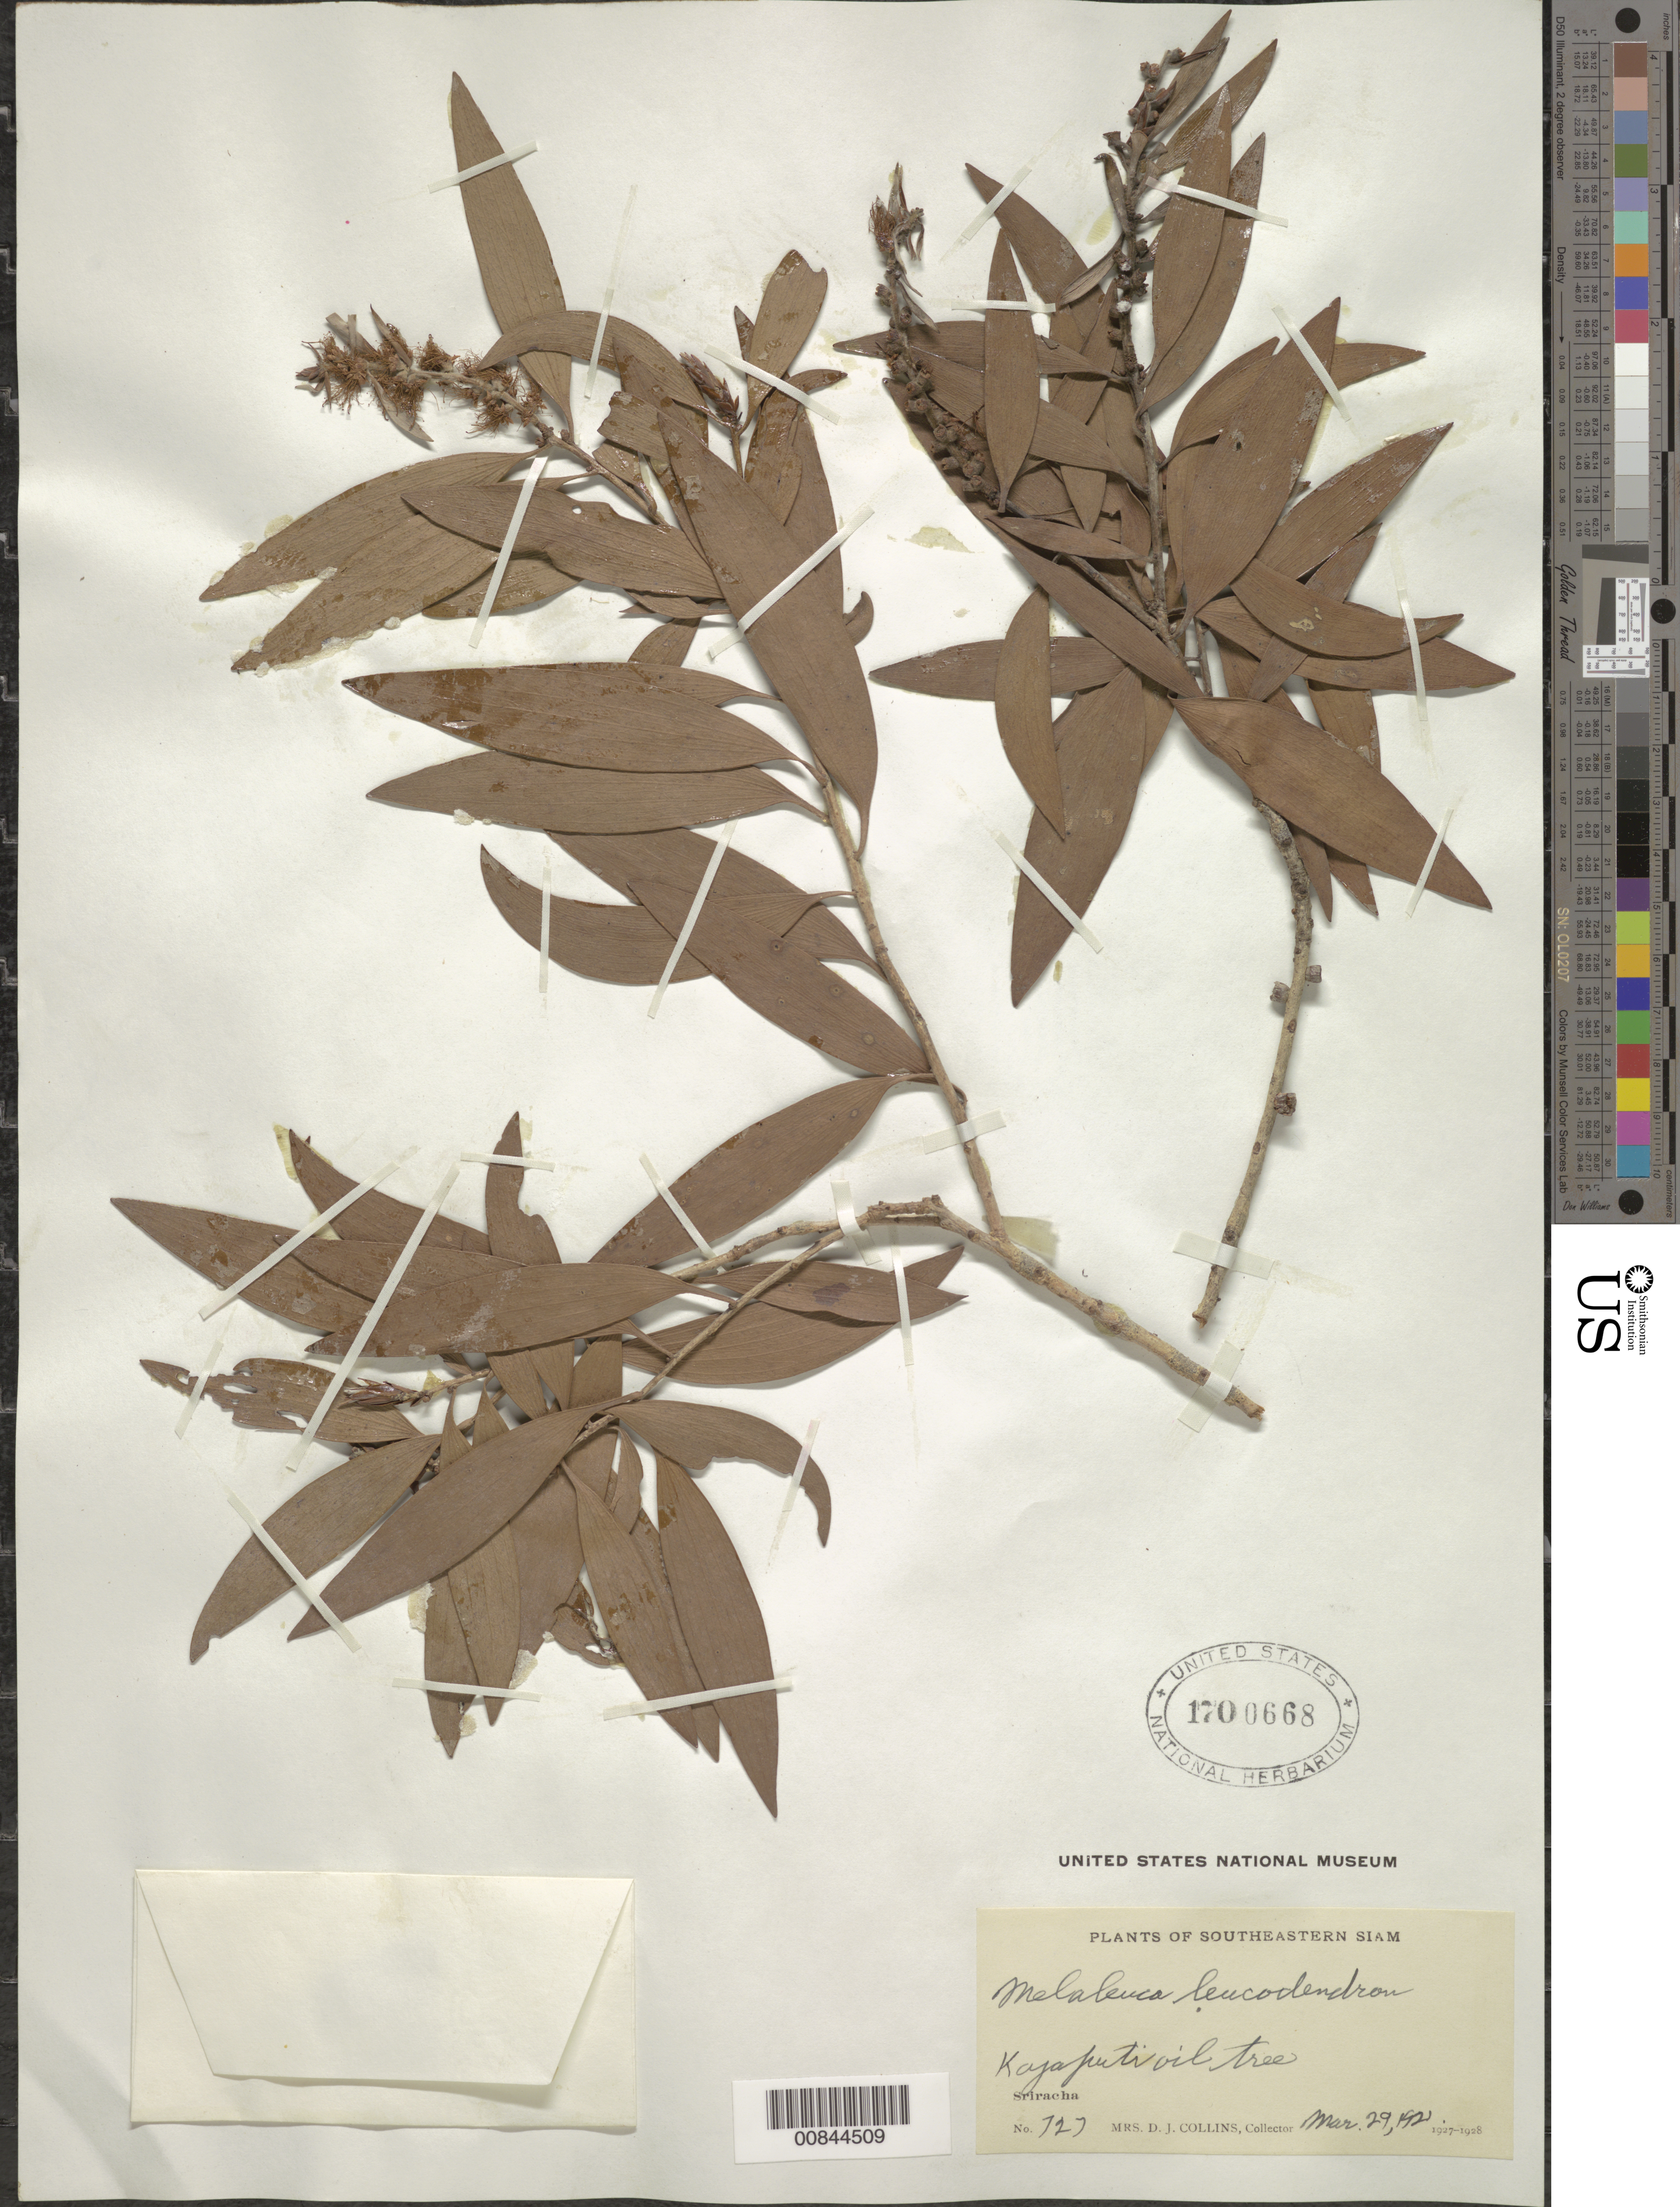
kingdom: Plantae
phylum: Tracheophyta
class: Magnoliopsida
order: Myrtales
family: Myrtaceae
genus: Melaleuca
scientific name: Melaleuca leucadendra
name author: (L.) L.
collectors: Mrs. D. J. Collins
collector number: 727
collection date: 1927-03-29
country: Thailand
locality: Sriracha.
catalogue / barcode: US 1700668